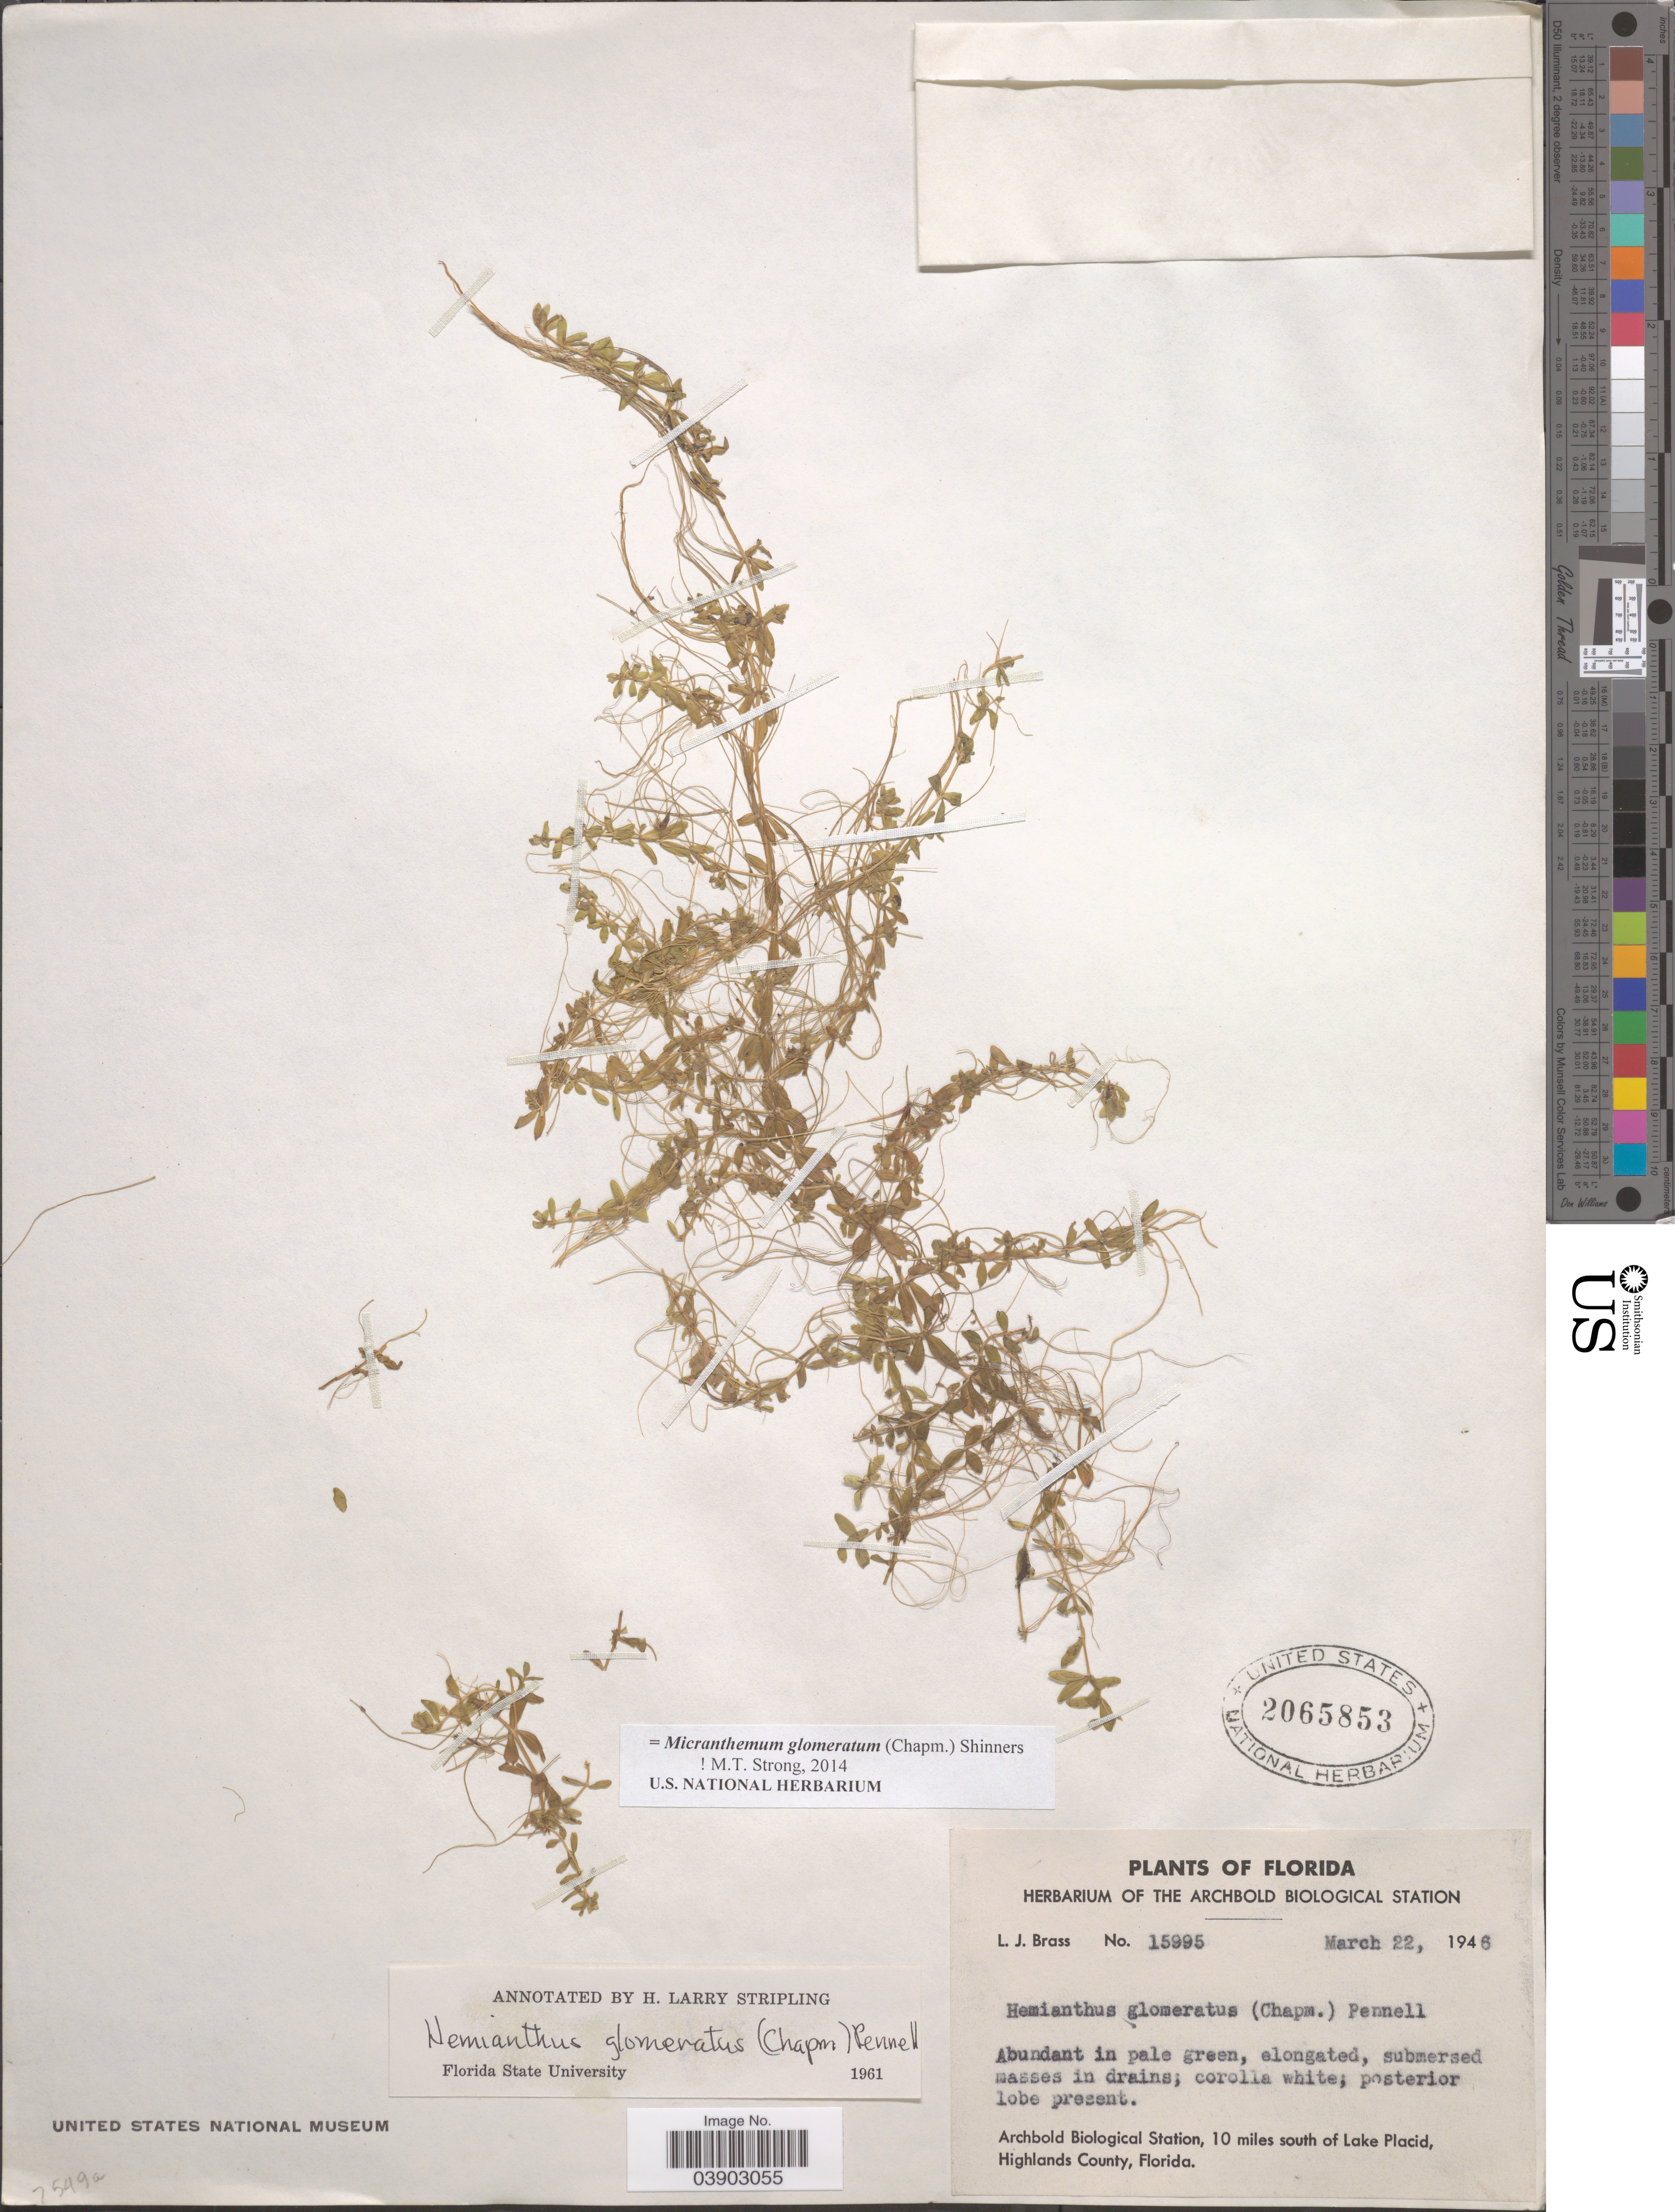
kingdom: Plantae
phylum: Tracheophyta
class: Magnoliopsida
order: Lamiales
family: Linderniaceae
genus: Micranthemum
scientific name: Micranthemum glomeratum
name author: (Chapm.) Shinners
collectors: L. J. Brass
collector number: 15995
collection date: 1946-03-22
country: United States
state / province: Florida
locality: Archbold Biological Station, 10 miles south of Lake Placid, Highlands County.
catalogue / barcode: US 2065853